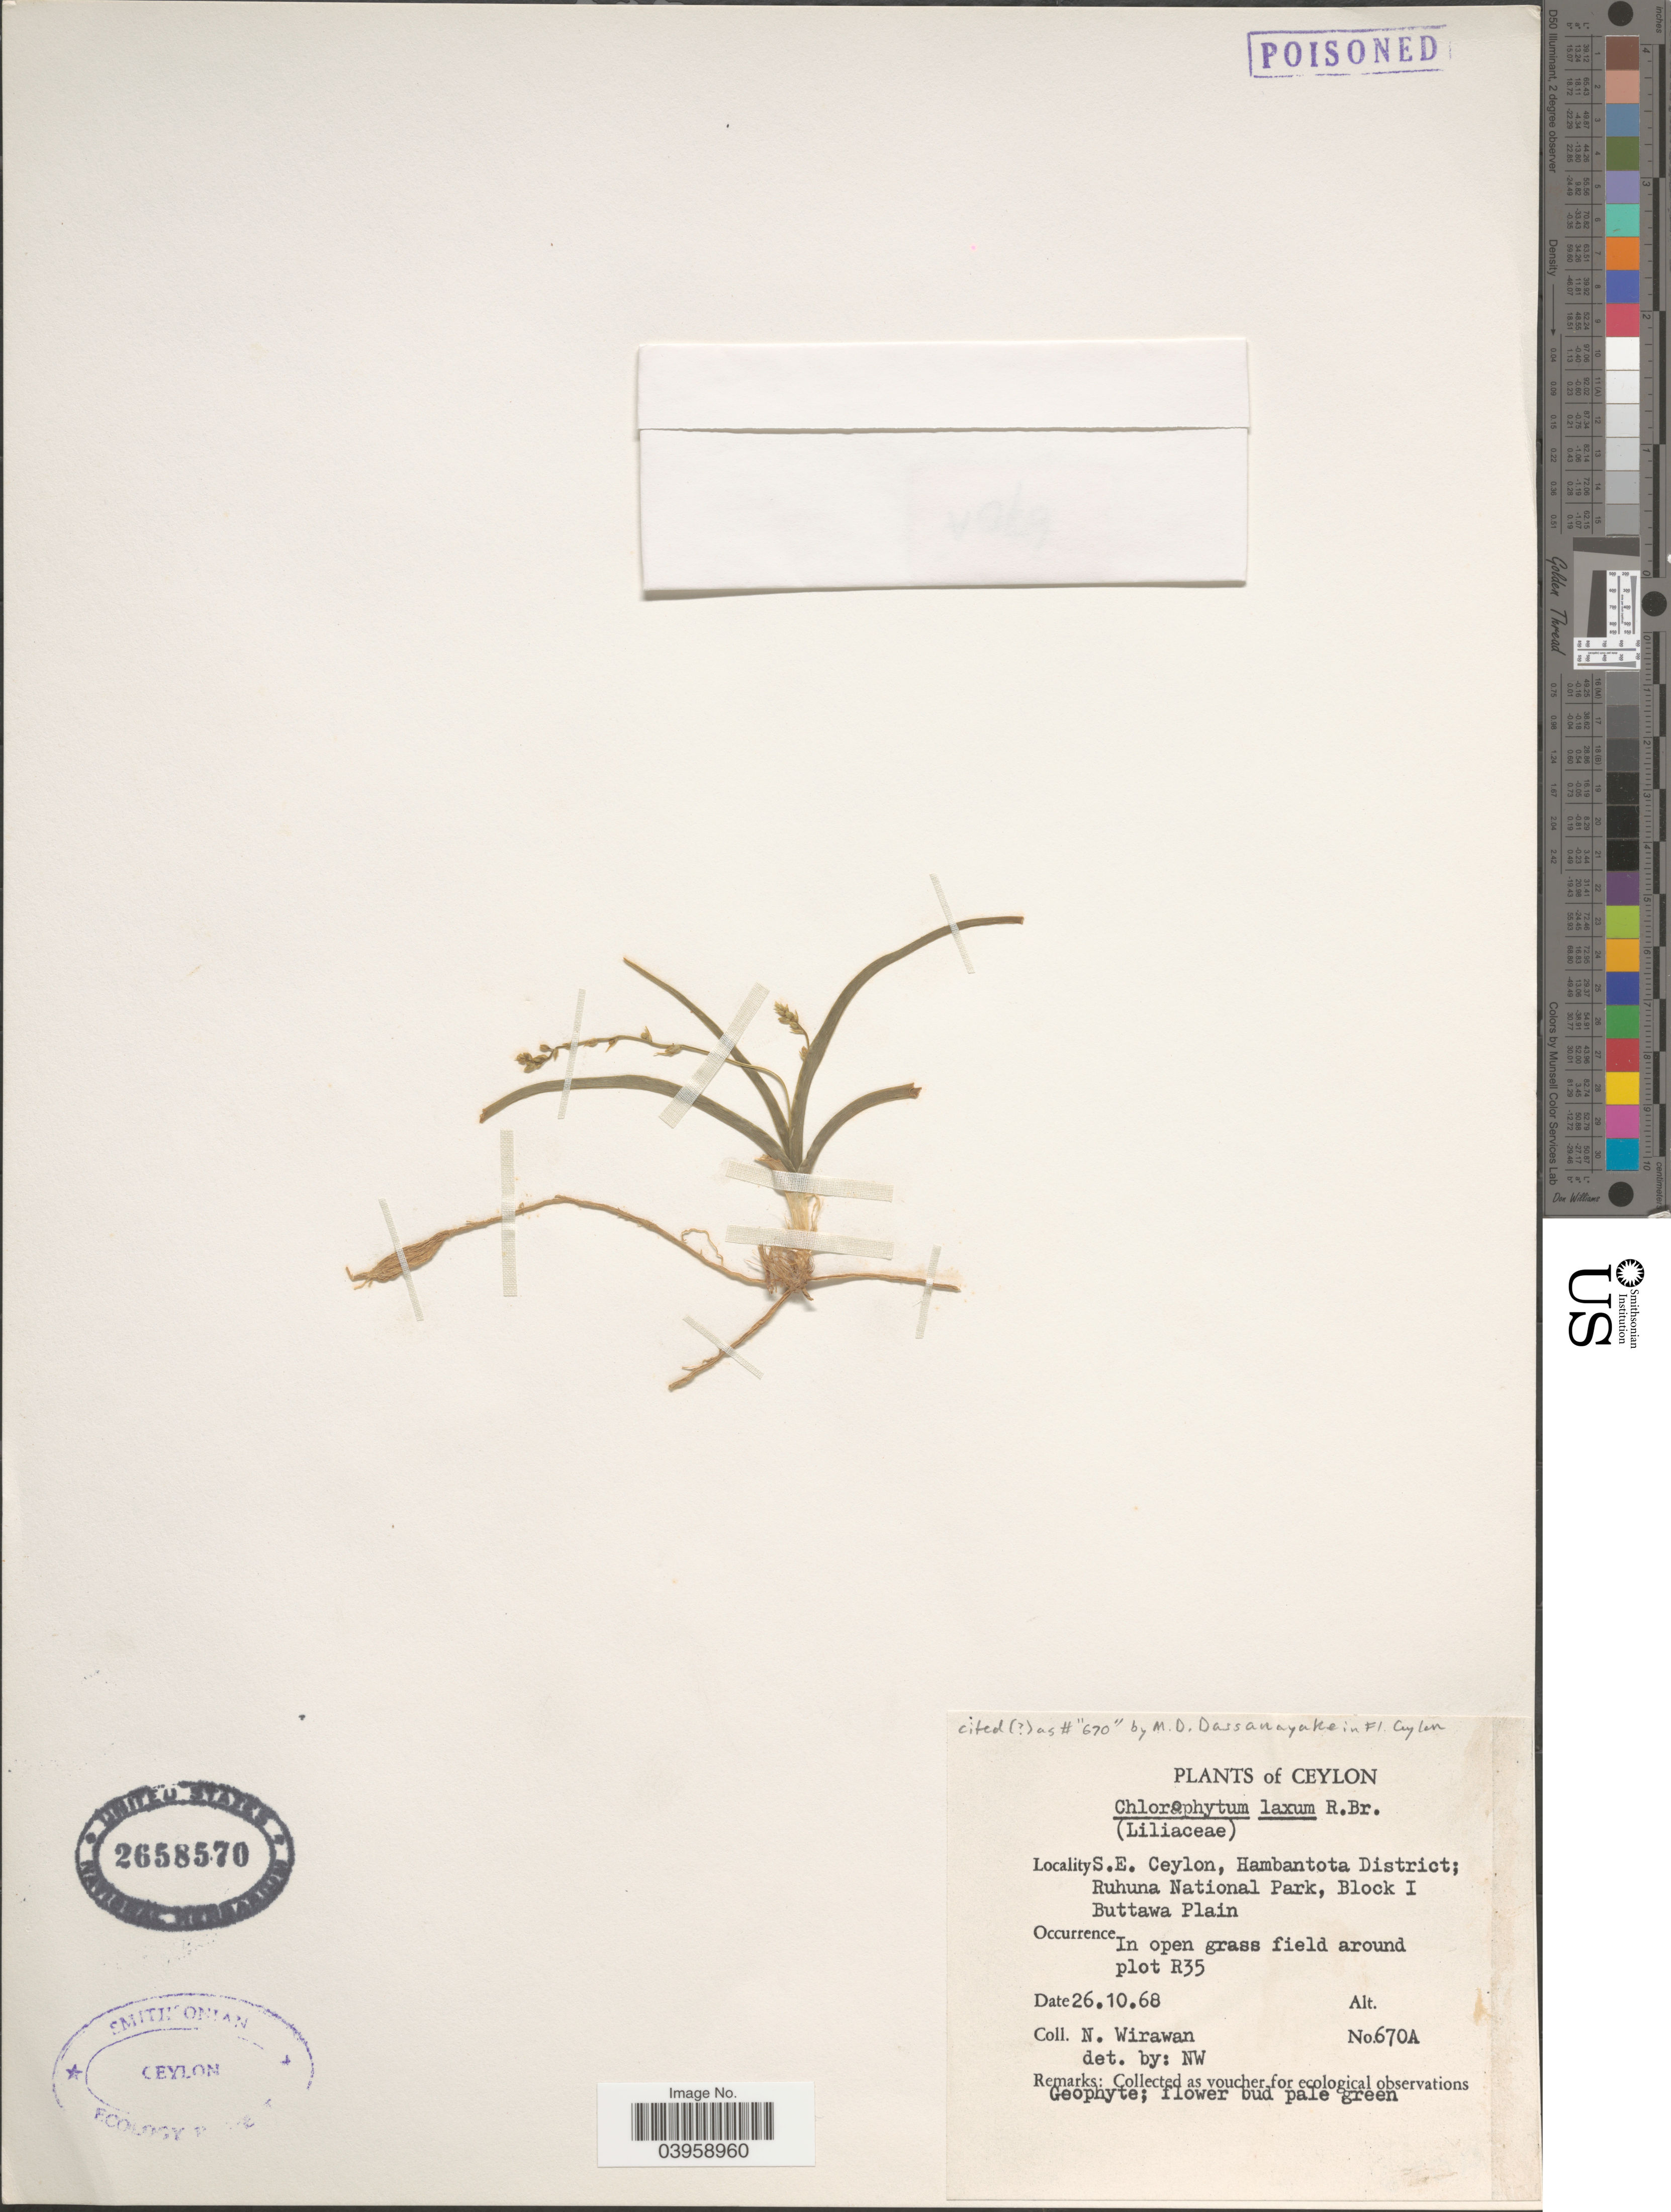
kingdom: Plantae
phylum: Tracheophyta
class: Liliopsida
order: Asparagales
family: Asparagaceae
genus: Chlorophytum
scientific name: Chlorophytum laxum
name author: R. Br.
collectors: N. Wirawan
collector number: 670A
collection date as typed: Transcribed d/m/y: 26/10/68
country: Sri Lanka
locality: Ceylon. S.E. Ceylon, Hambantota District; Ruhuna National Park, Block I Buttawa Plain. In open grass field around plot R35.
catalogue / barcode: US 2658570